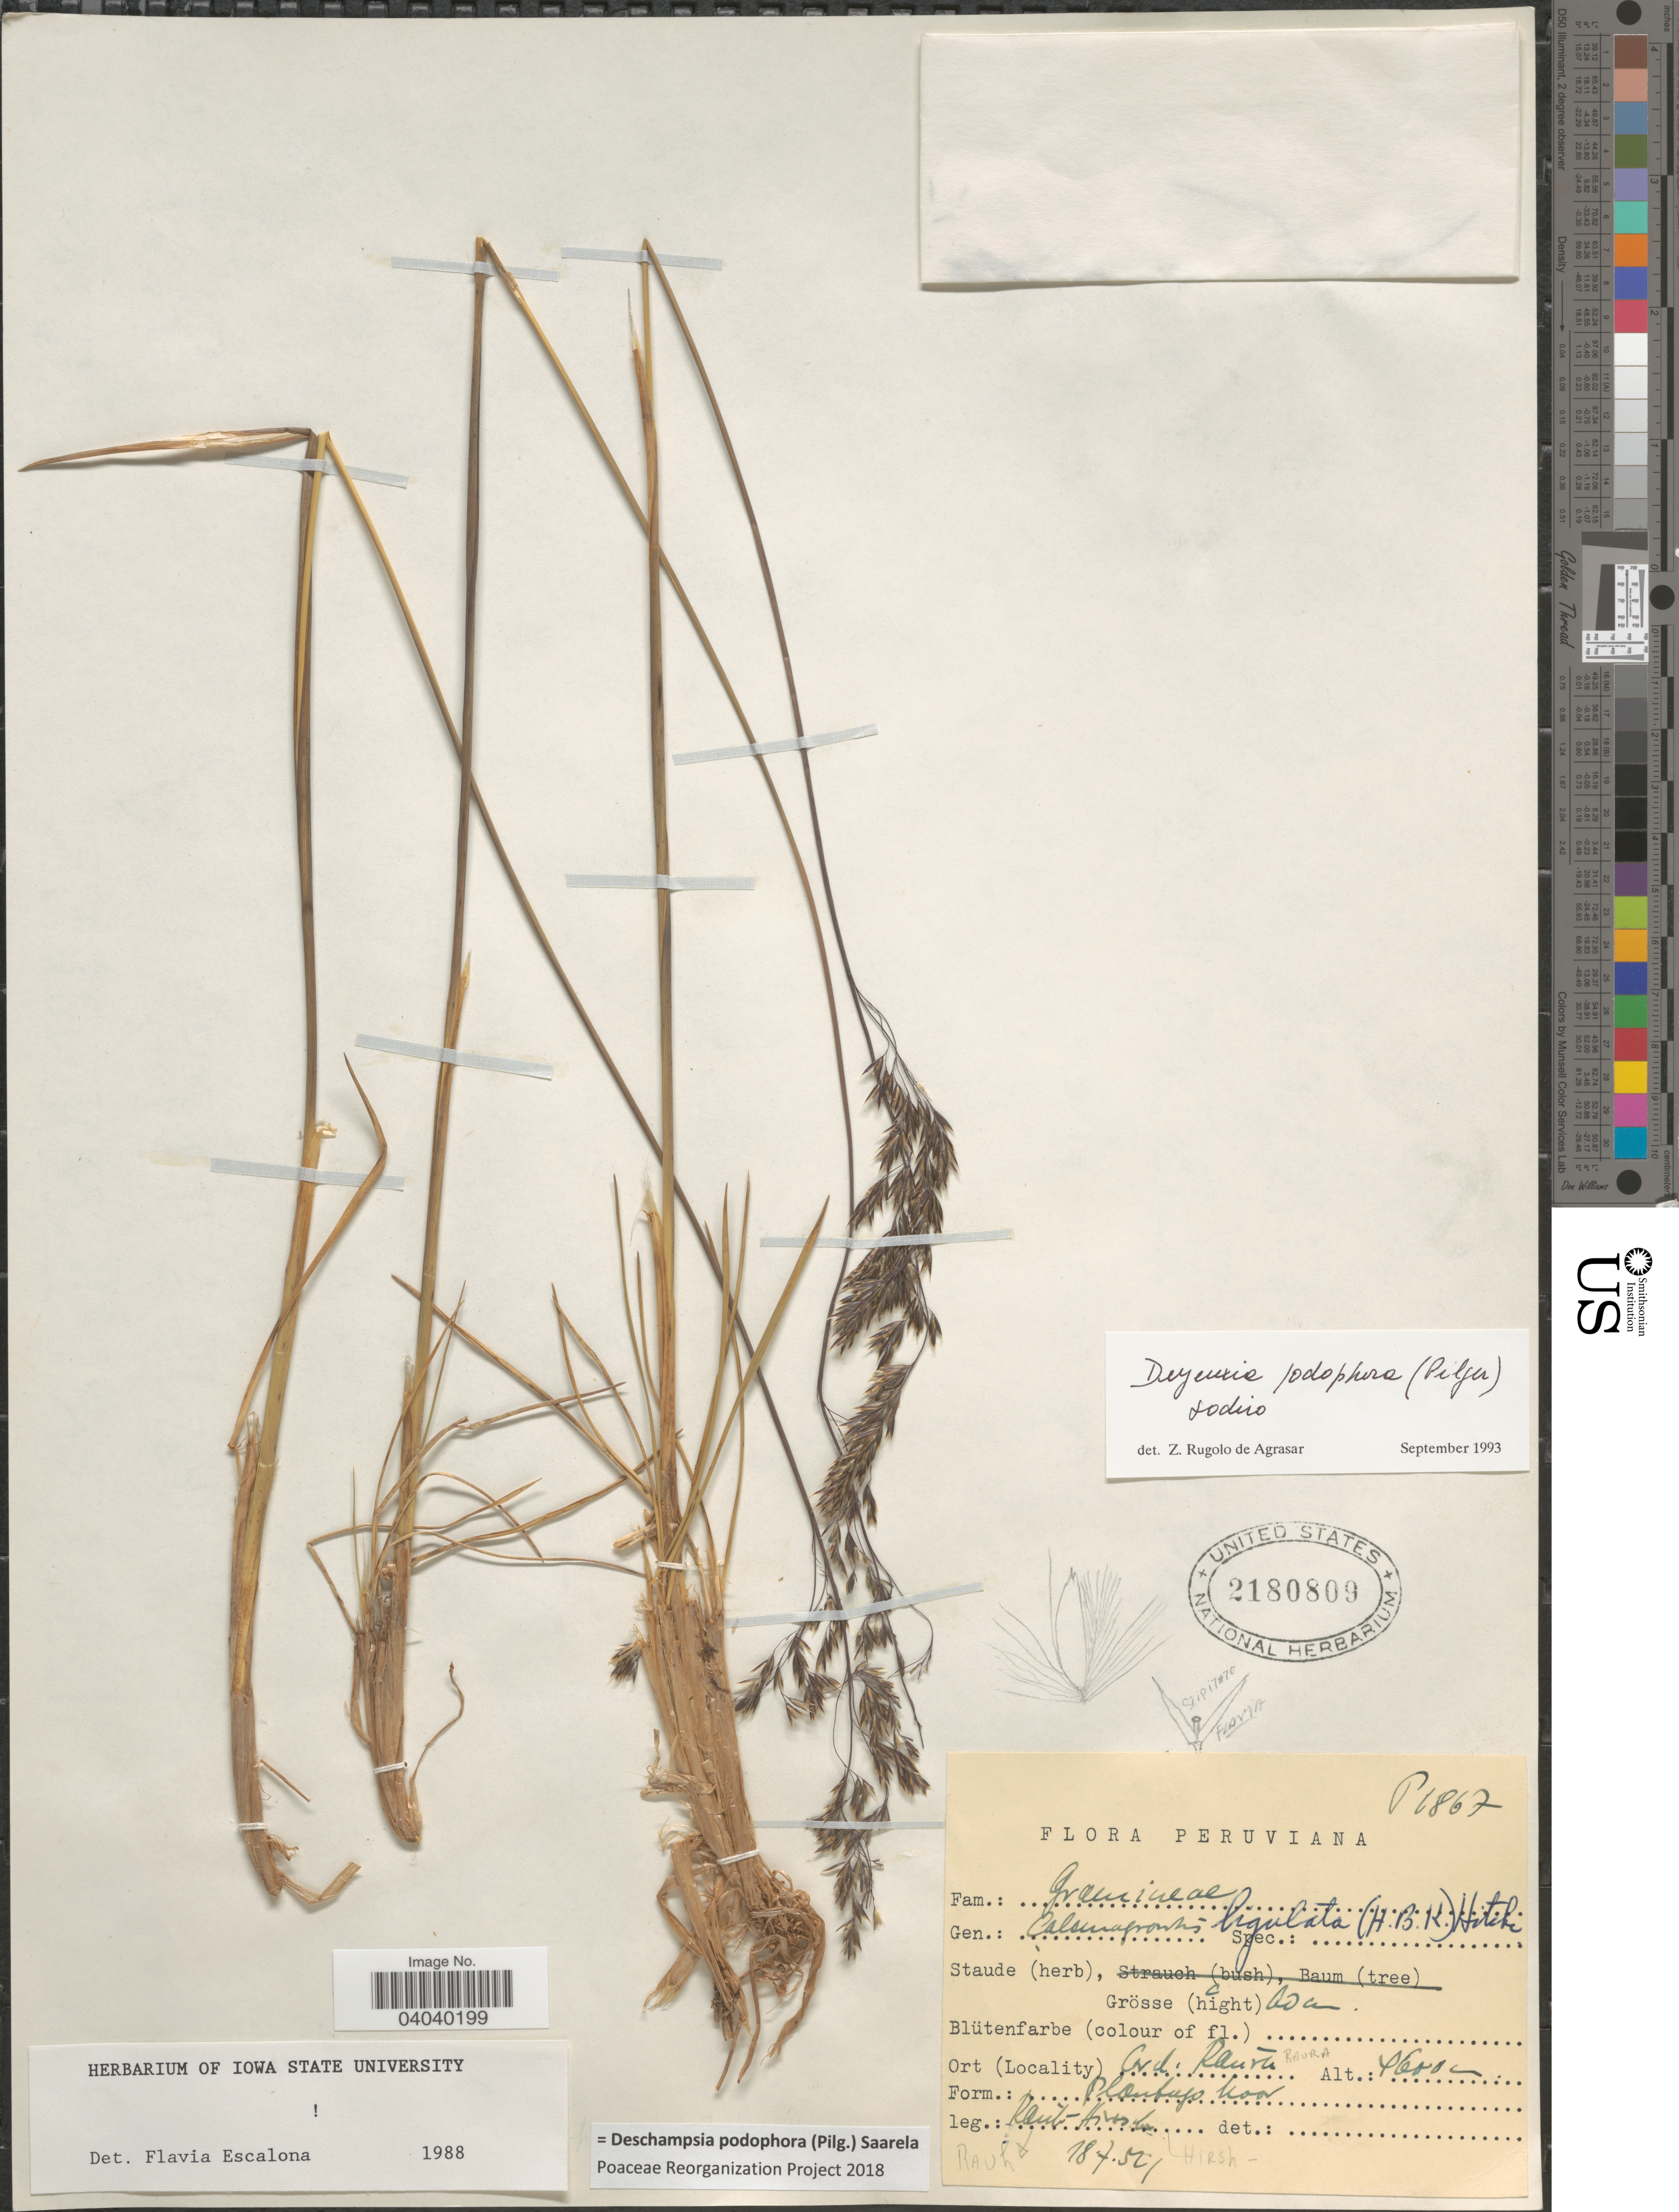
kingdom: Plantae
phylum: Tracheophyta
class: Liliopsida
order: Poales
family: Poaceae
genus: Deschampsia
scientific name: Deschampsia podophora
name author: (Pilg.) Saarela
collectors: W. Rauh & G. Hirsch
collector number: P1867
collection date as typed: Transcribed d/m/y: 18/7/54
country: Peru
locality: Cord. Raura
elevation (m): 4600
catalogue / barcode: US 2180809